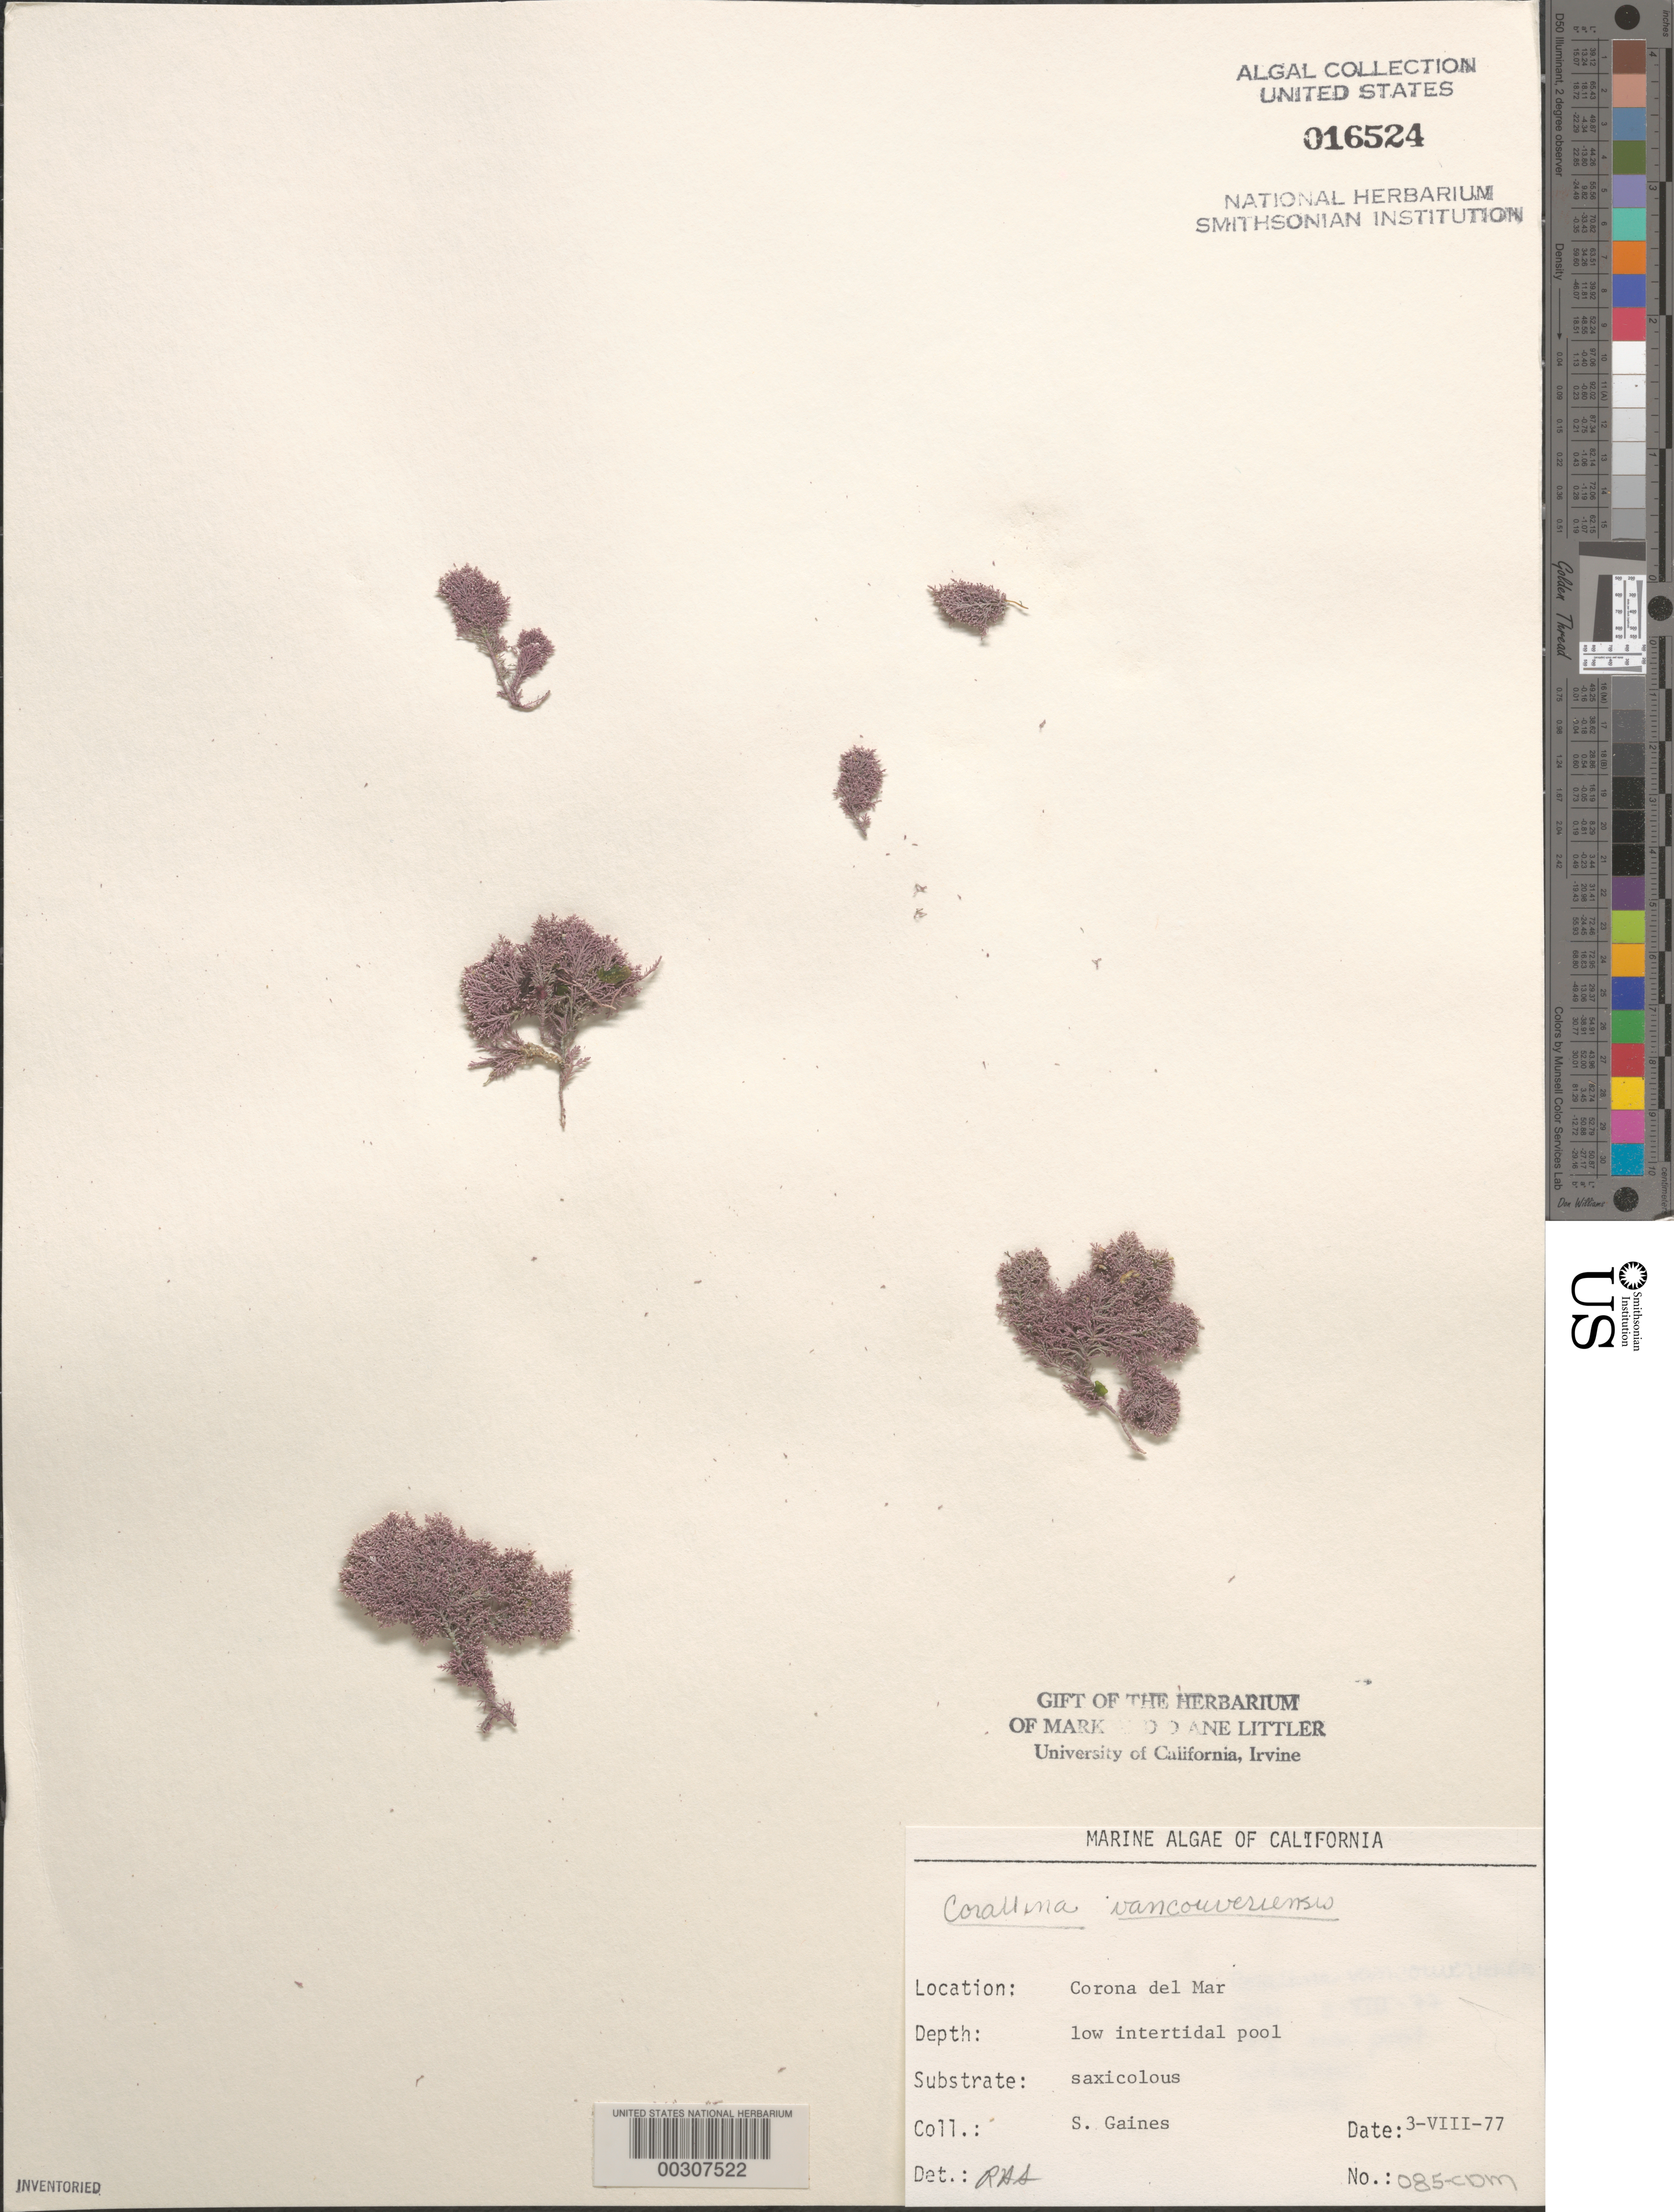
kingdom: Plantae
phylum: Rhodophyta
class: Florideophyceae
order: Corallinales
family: Corallinaceae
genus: Corallina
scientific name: Corallina vancouveriensis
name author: Yendo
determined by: Sims, Robert H.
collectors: S. Gaines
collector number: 085-CDM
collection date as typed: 03 Aug 1977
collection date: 1977-08-03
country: United States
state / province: California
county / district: Orange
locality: Corona del Mar, mouth of Morning Canyon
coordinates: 33 35'14"N, 117 51'54"W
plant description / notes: BLM-SOCALBIGHT Rocky Intertidal Survey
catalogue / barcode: US 16524